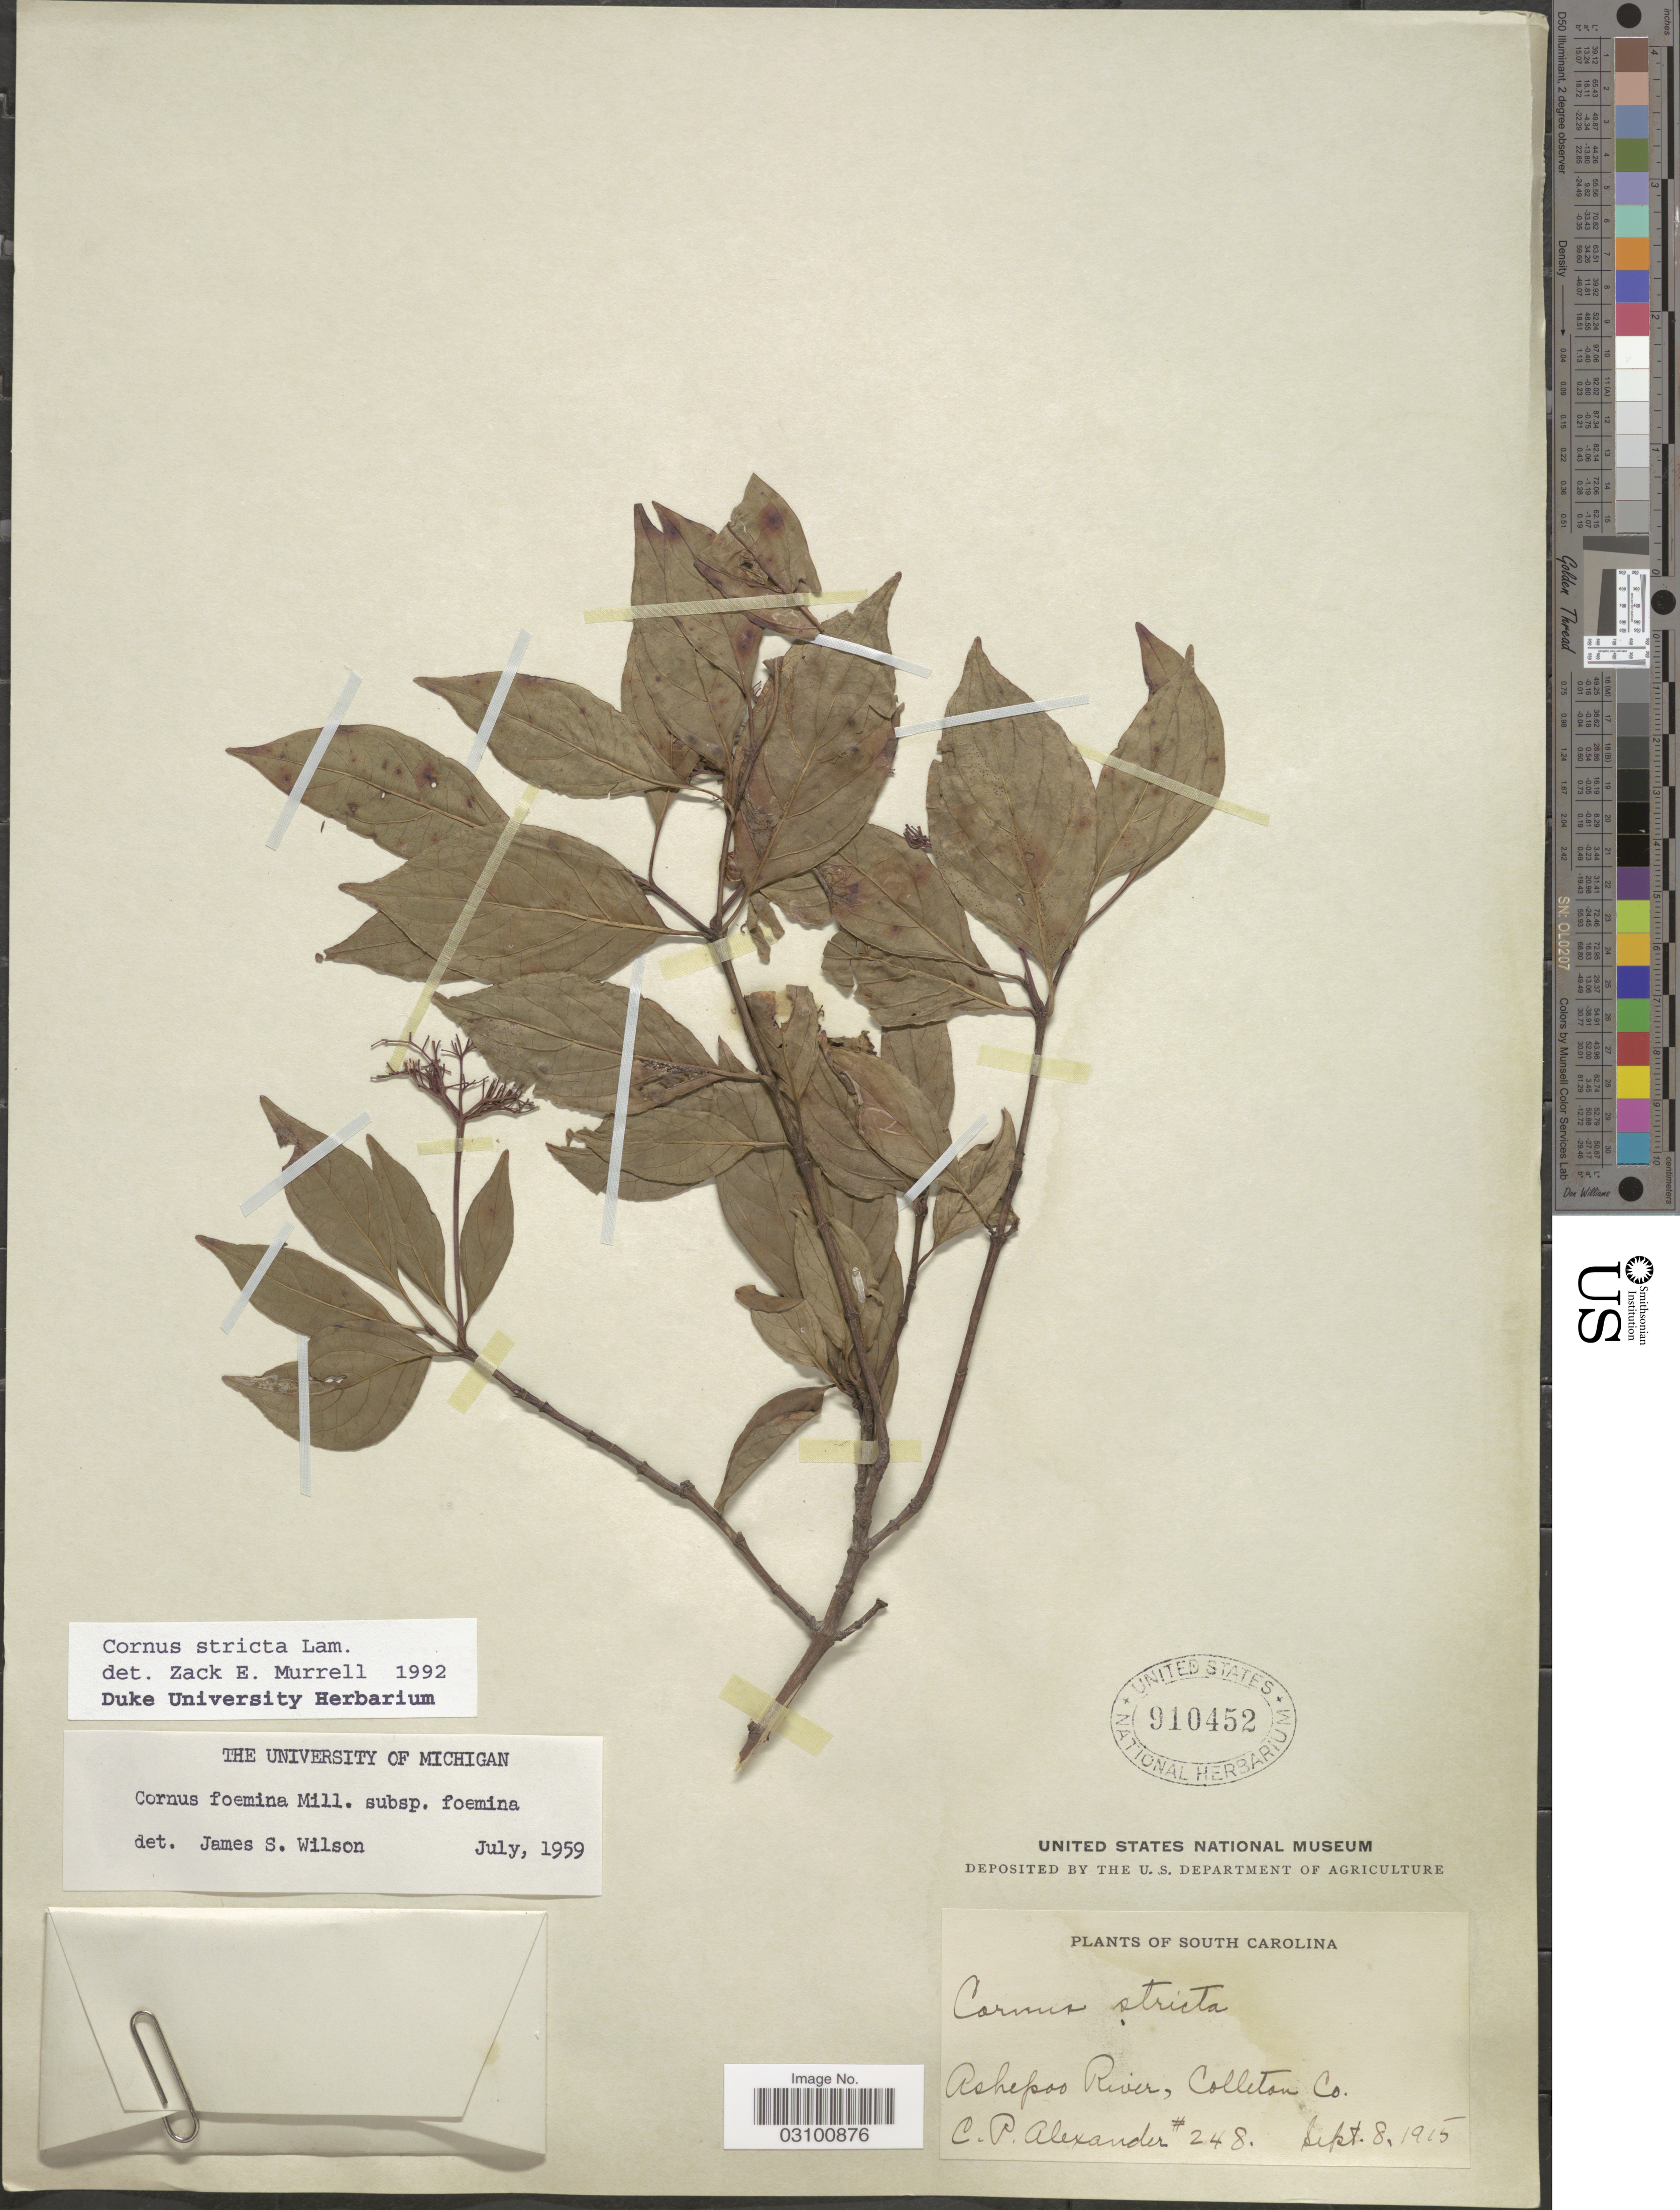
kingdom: Plantae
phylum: Tracheophyta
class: Magnoliopsida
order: Cornales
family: Cornaceae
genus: Cornus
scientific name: Cornus stricta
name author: Lam.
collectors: C. P. Alexander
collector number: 248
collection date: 1915-09-08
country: United States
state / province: South Carolina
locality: Ashepoo River, Colleton Co.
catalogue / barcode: US 910452